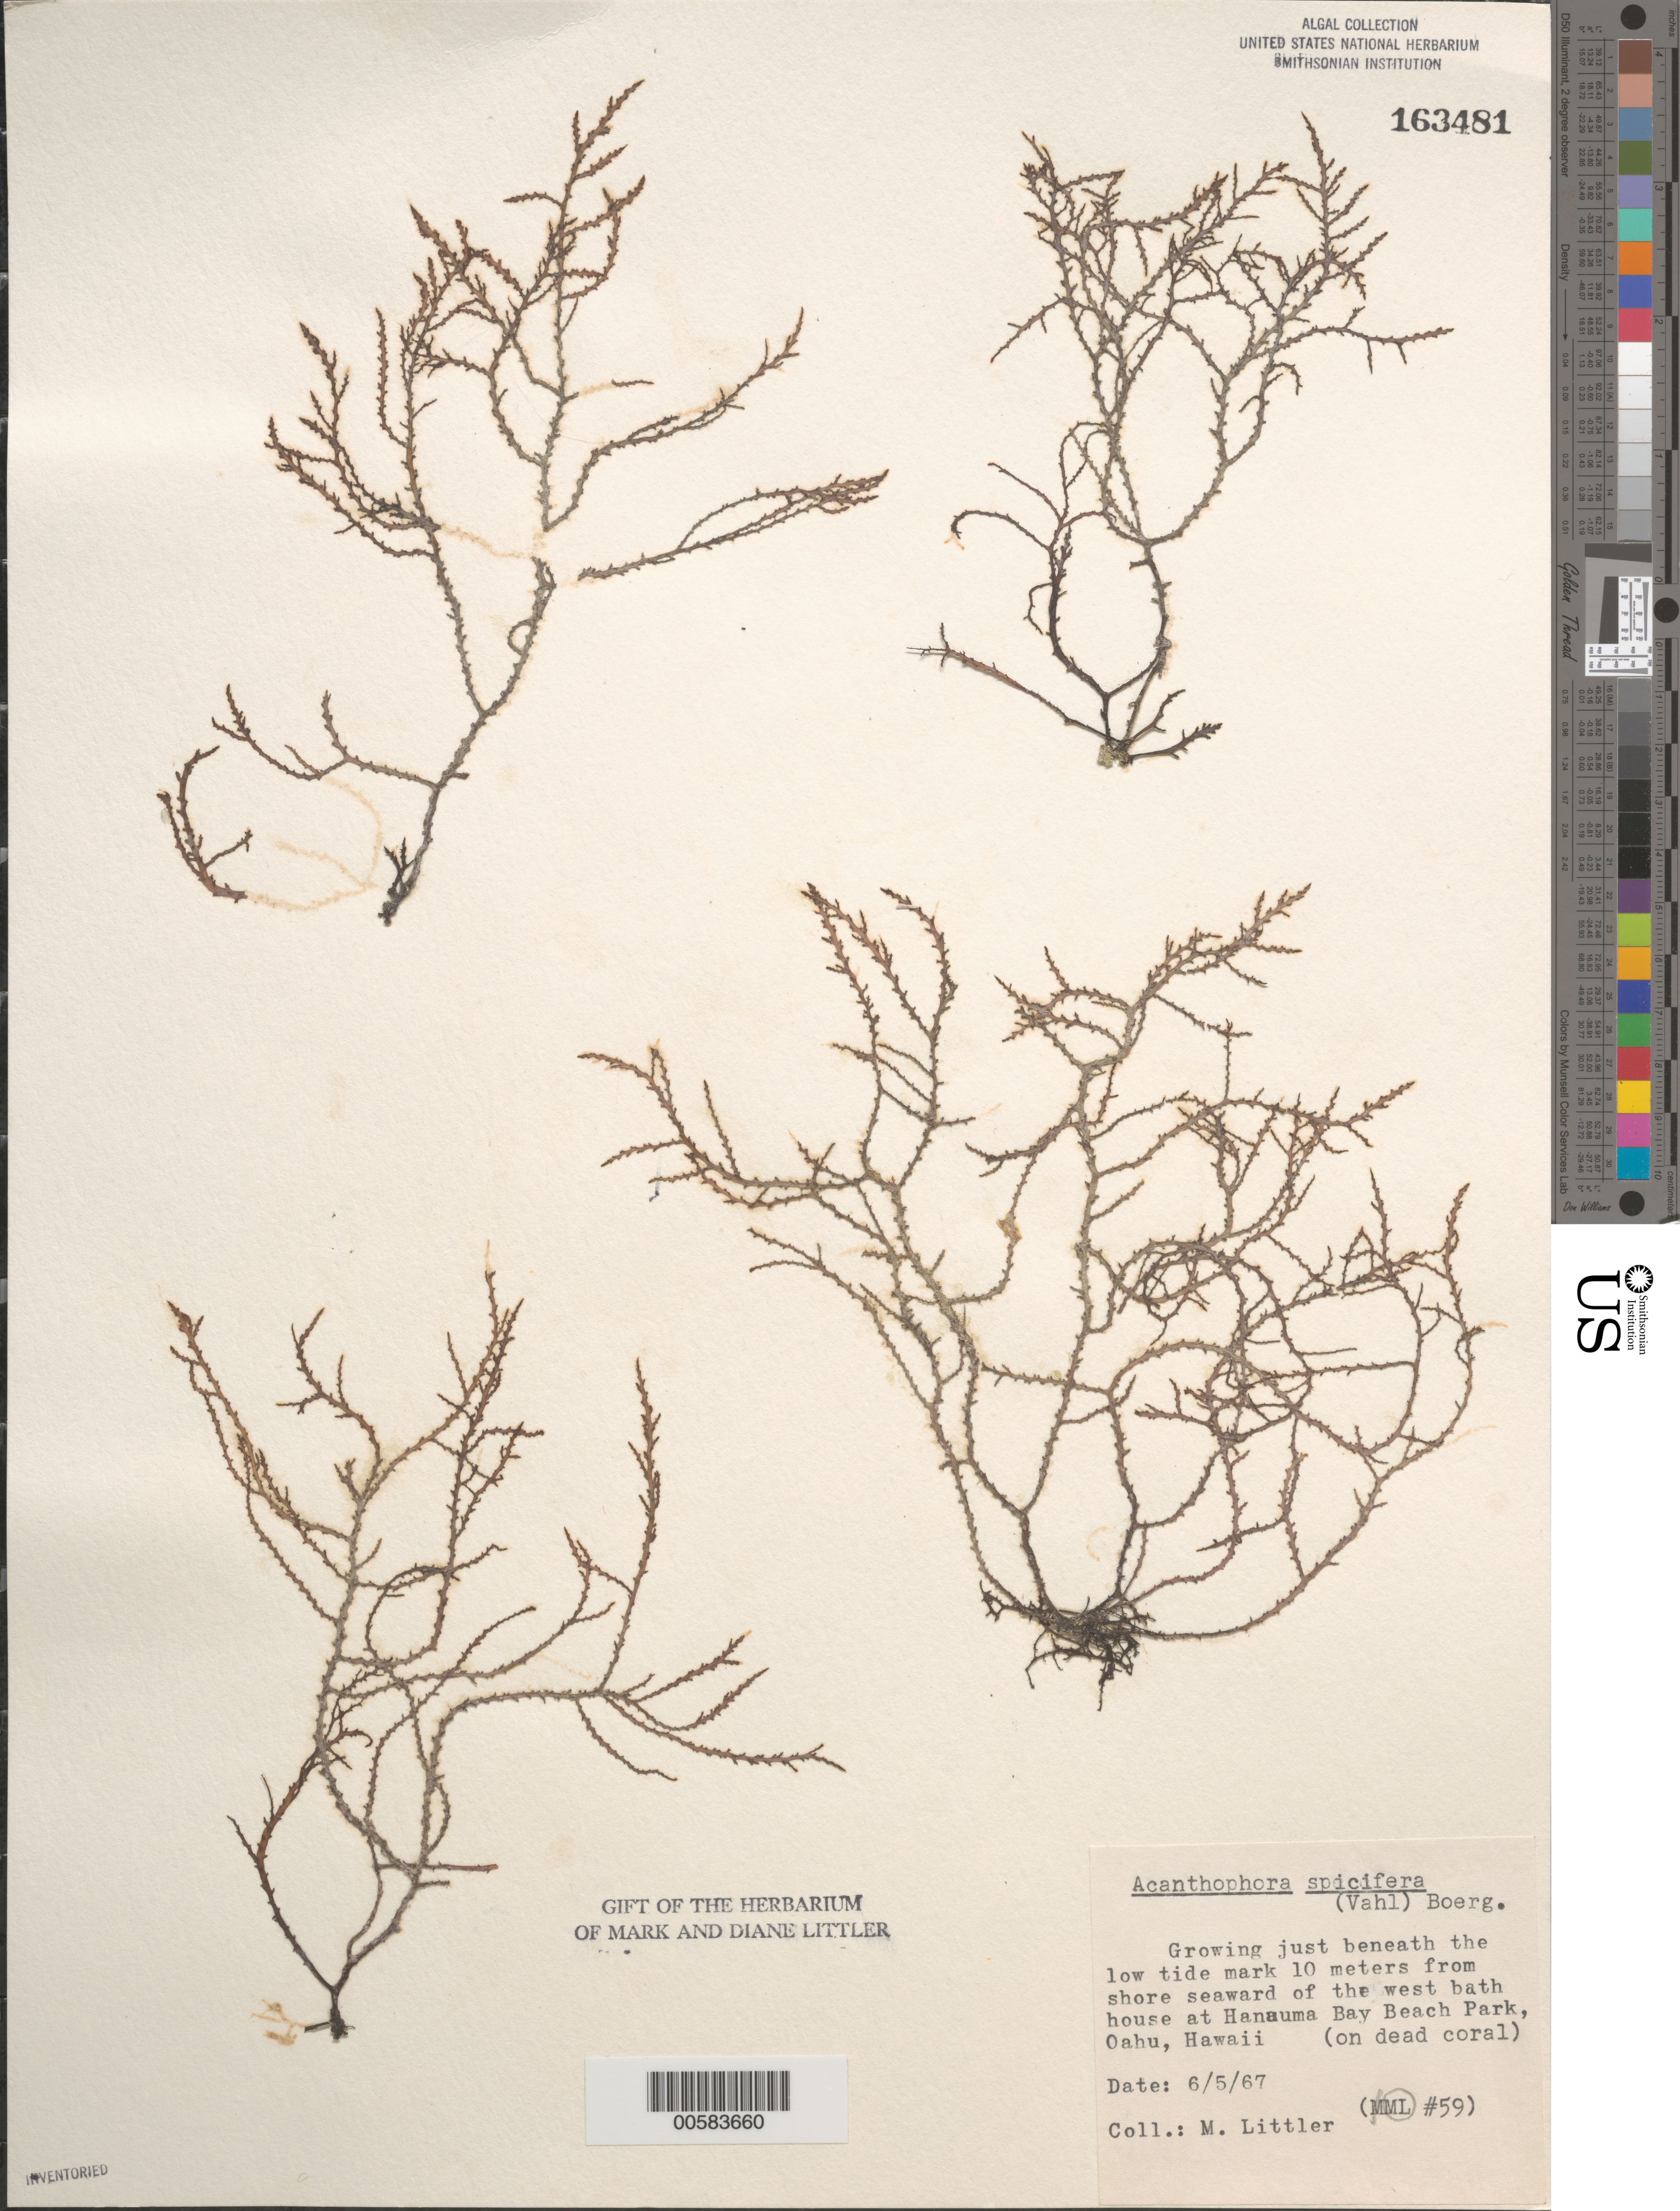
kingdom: Plantae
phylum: Rhodophyta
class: Florideophyceae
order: Ceramiales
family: Rhodomelaceae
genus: Acanthophora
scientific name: Acanthophora spicifera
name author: (Vahl) Børgesen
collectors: M. M. Littler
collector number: ML 59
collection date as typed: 05 Jun 1967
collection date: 1967-06-05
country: United States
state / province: Hawaii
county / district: Honolulu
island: Oahu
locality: Hanauma Bay Beach Park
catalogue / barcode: US 163481